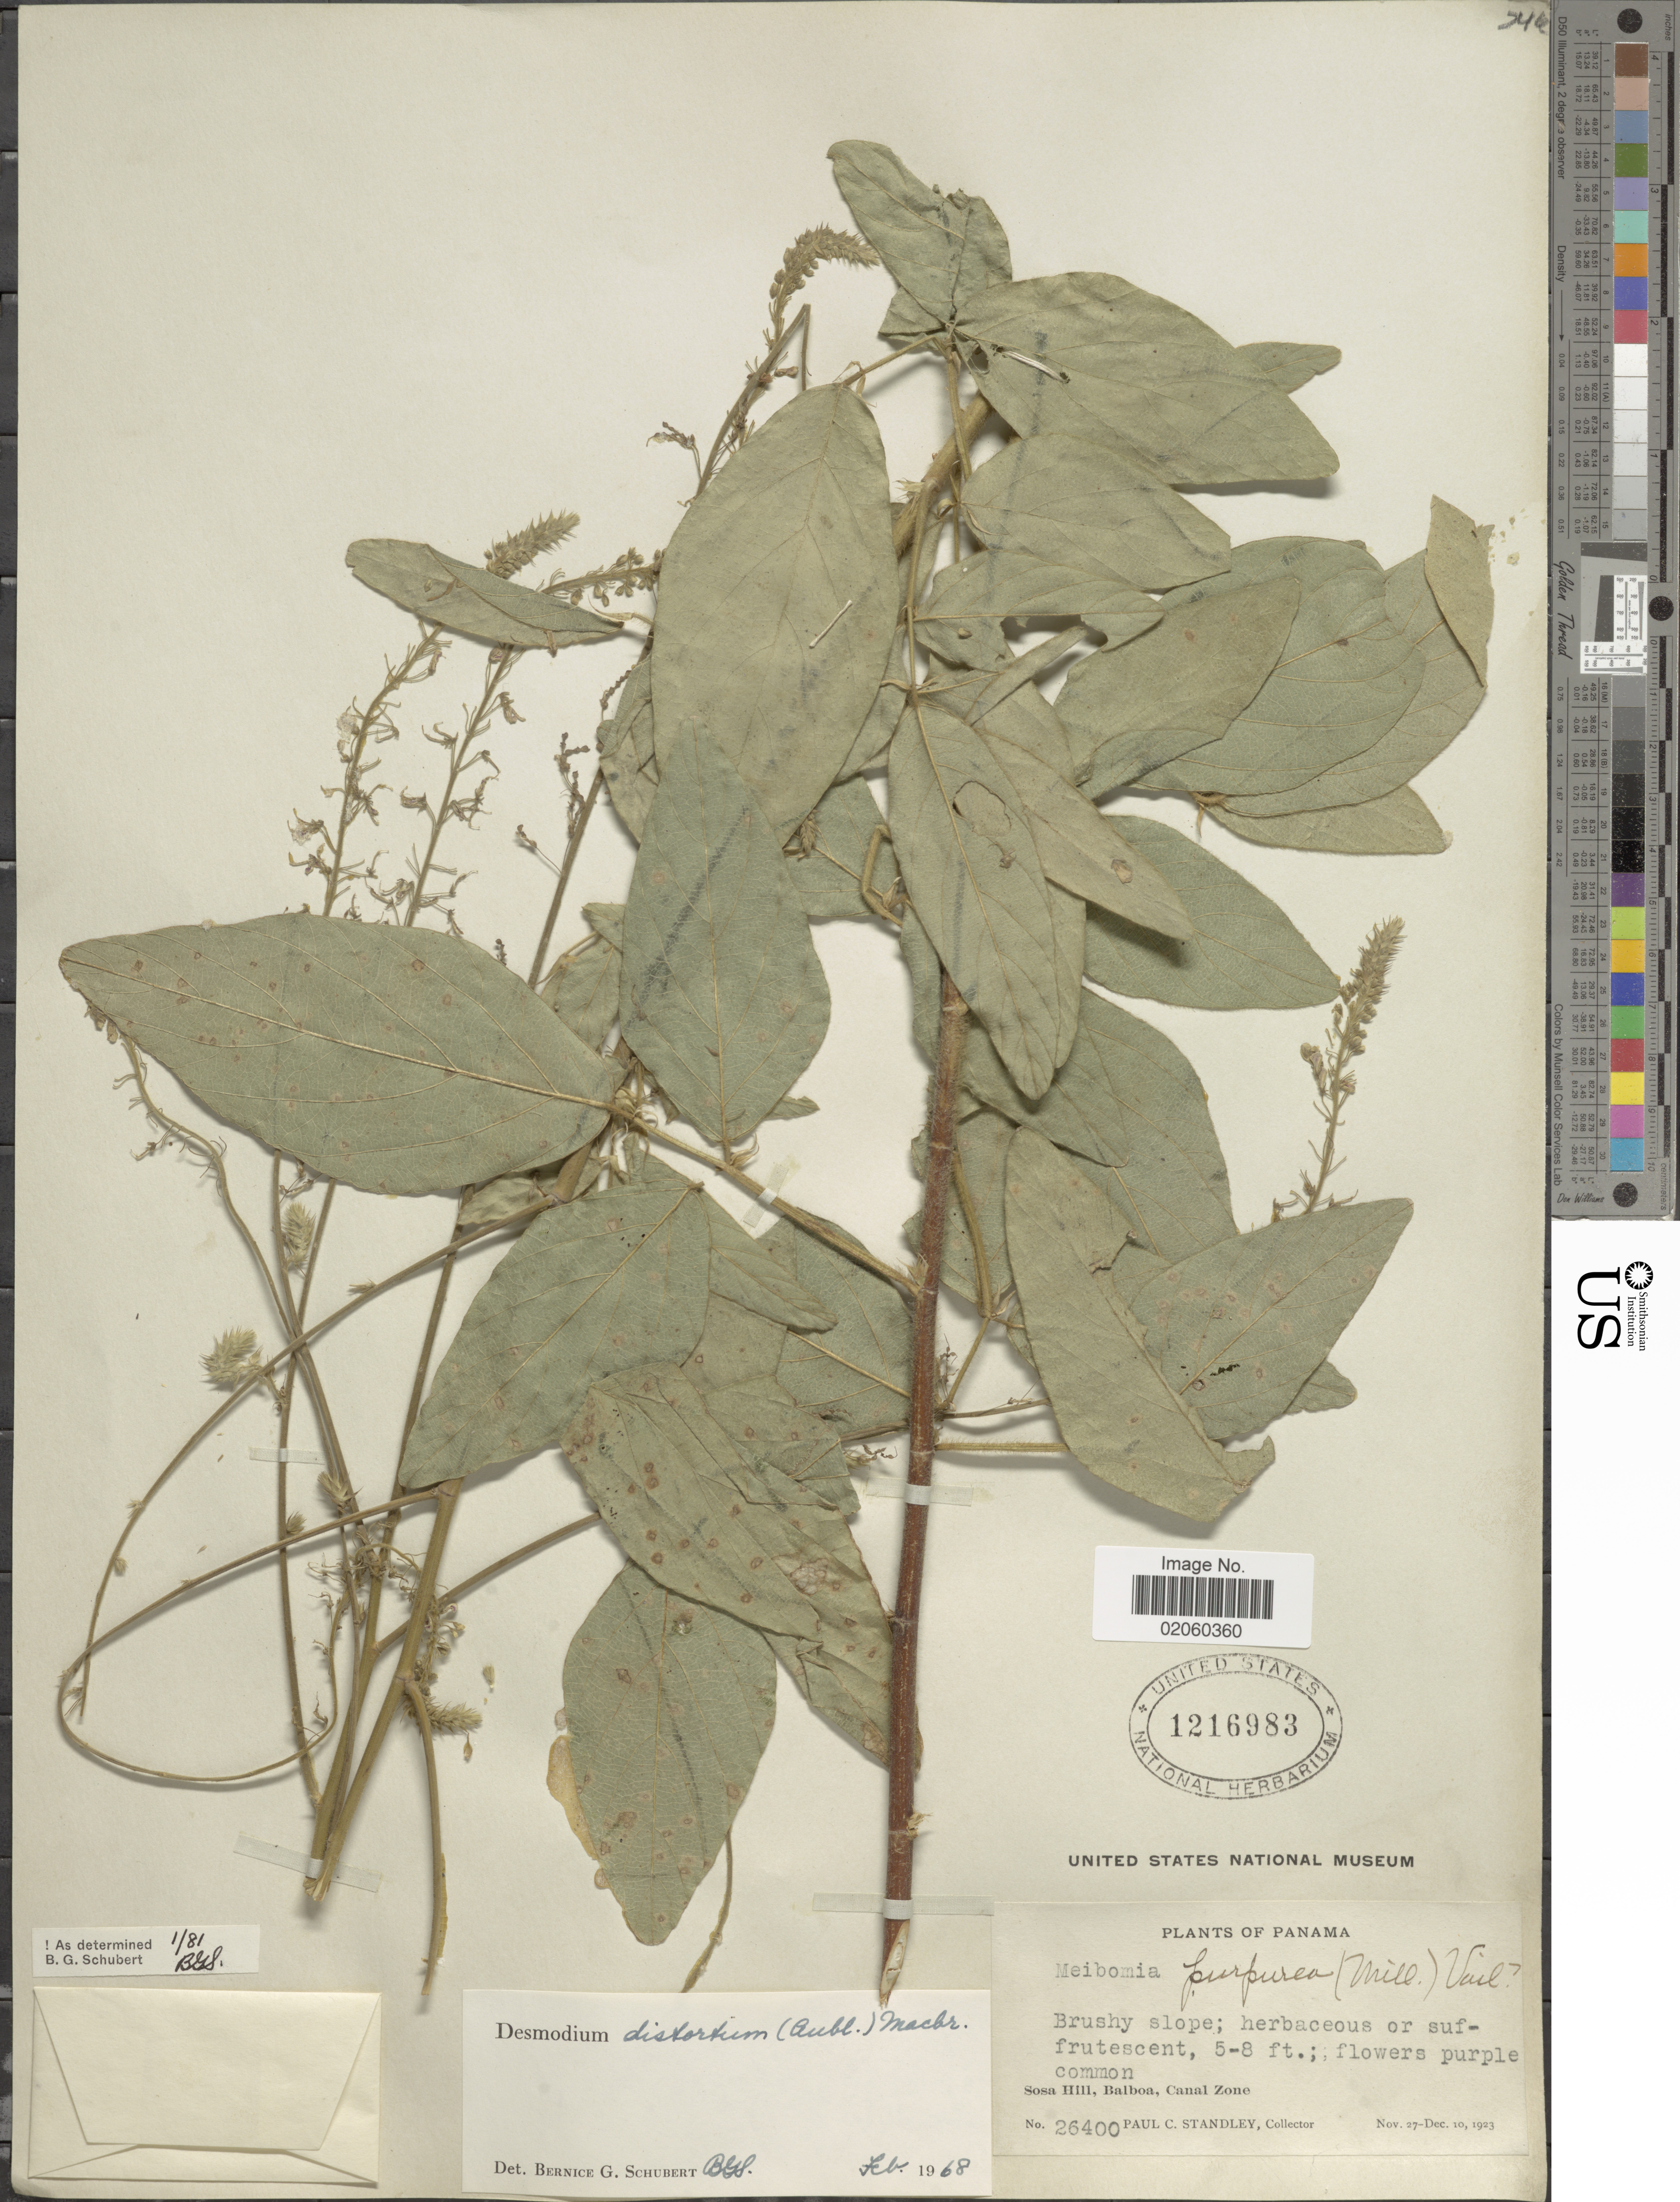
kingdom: Plantae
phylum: Tracheophyta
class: Magnoliopsida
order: Fabales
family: Fabaceae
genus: Desmodium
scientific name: Desmodium distortum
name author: (Aubl.) J.F. Macbr.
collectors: P. C. Standley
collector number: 26400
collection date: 1923-11-27/1923-12-10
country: Panama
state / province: Colón / Panamá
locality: Sosa Hill, Balboa, Canal Zone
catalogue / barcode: US 1216983